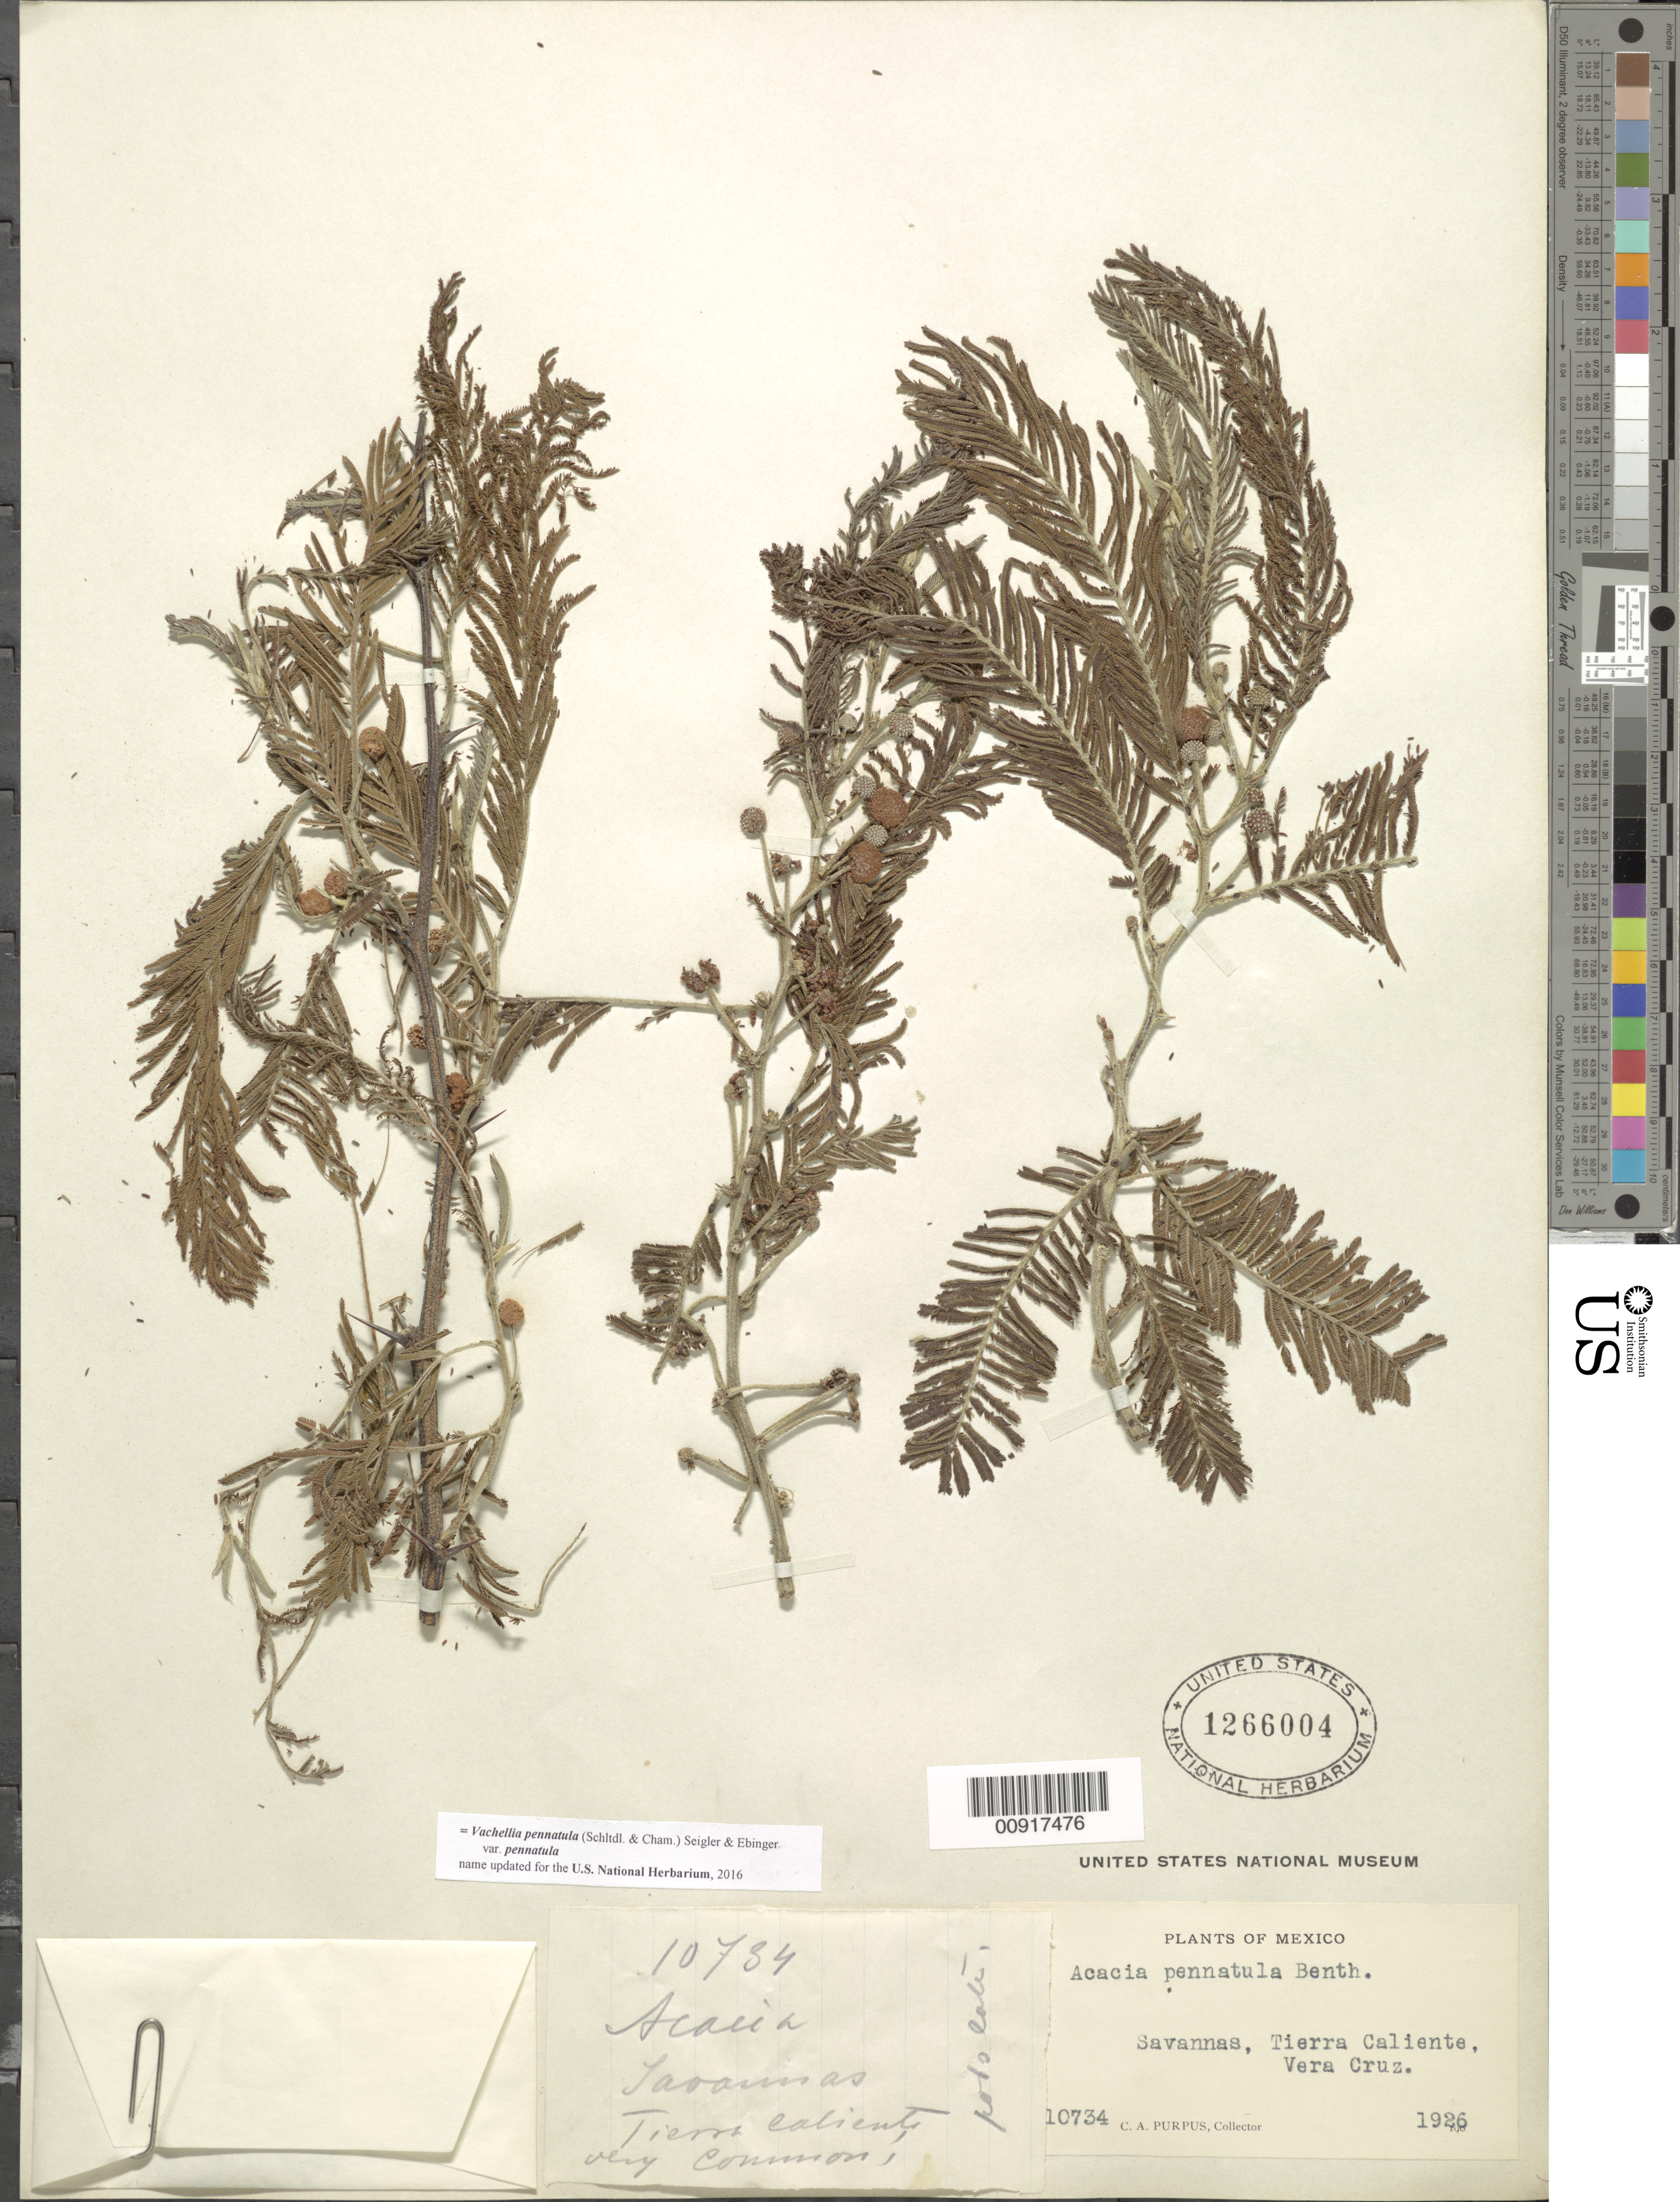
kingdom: Plantae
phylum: Tracheophyta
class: Magnoliopsida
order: Fabales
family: Fabaceae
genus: Vachellia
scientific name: Vachellia pennatula var. pennatula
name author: (Schltdl. & Cham.) Seigler & Ebinger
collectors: C. A. Purpus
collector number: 10734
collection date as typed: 1926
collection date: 1926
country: Mexico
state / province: Veracruz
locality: Savannas, Tierra Caliente, Veracruz.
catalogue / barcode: US 1266004